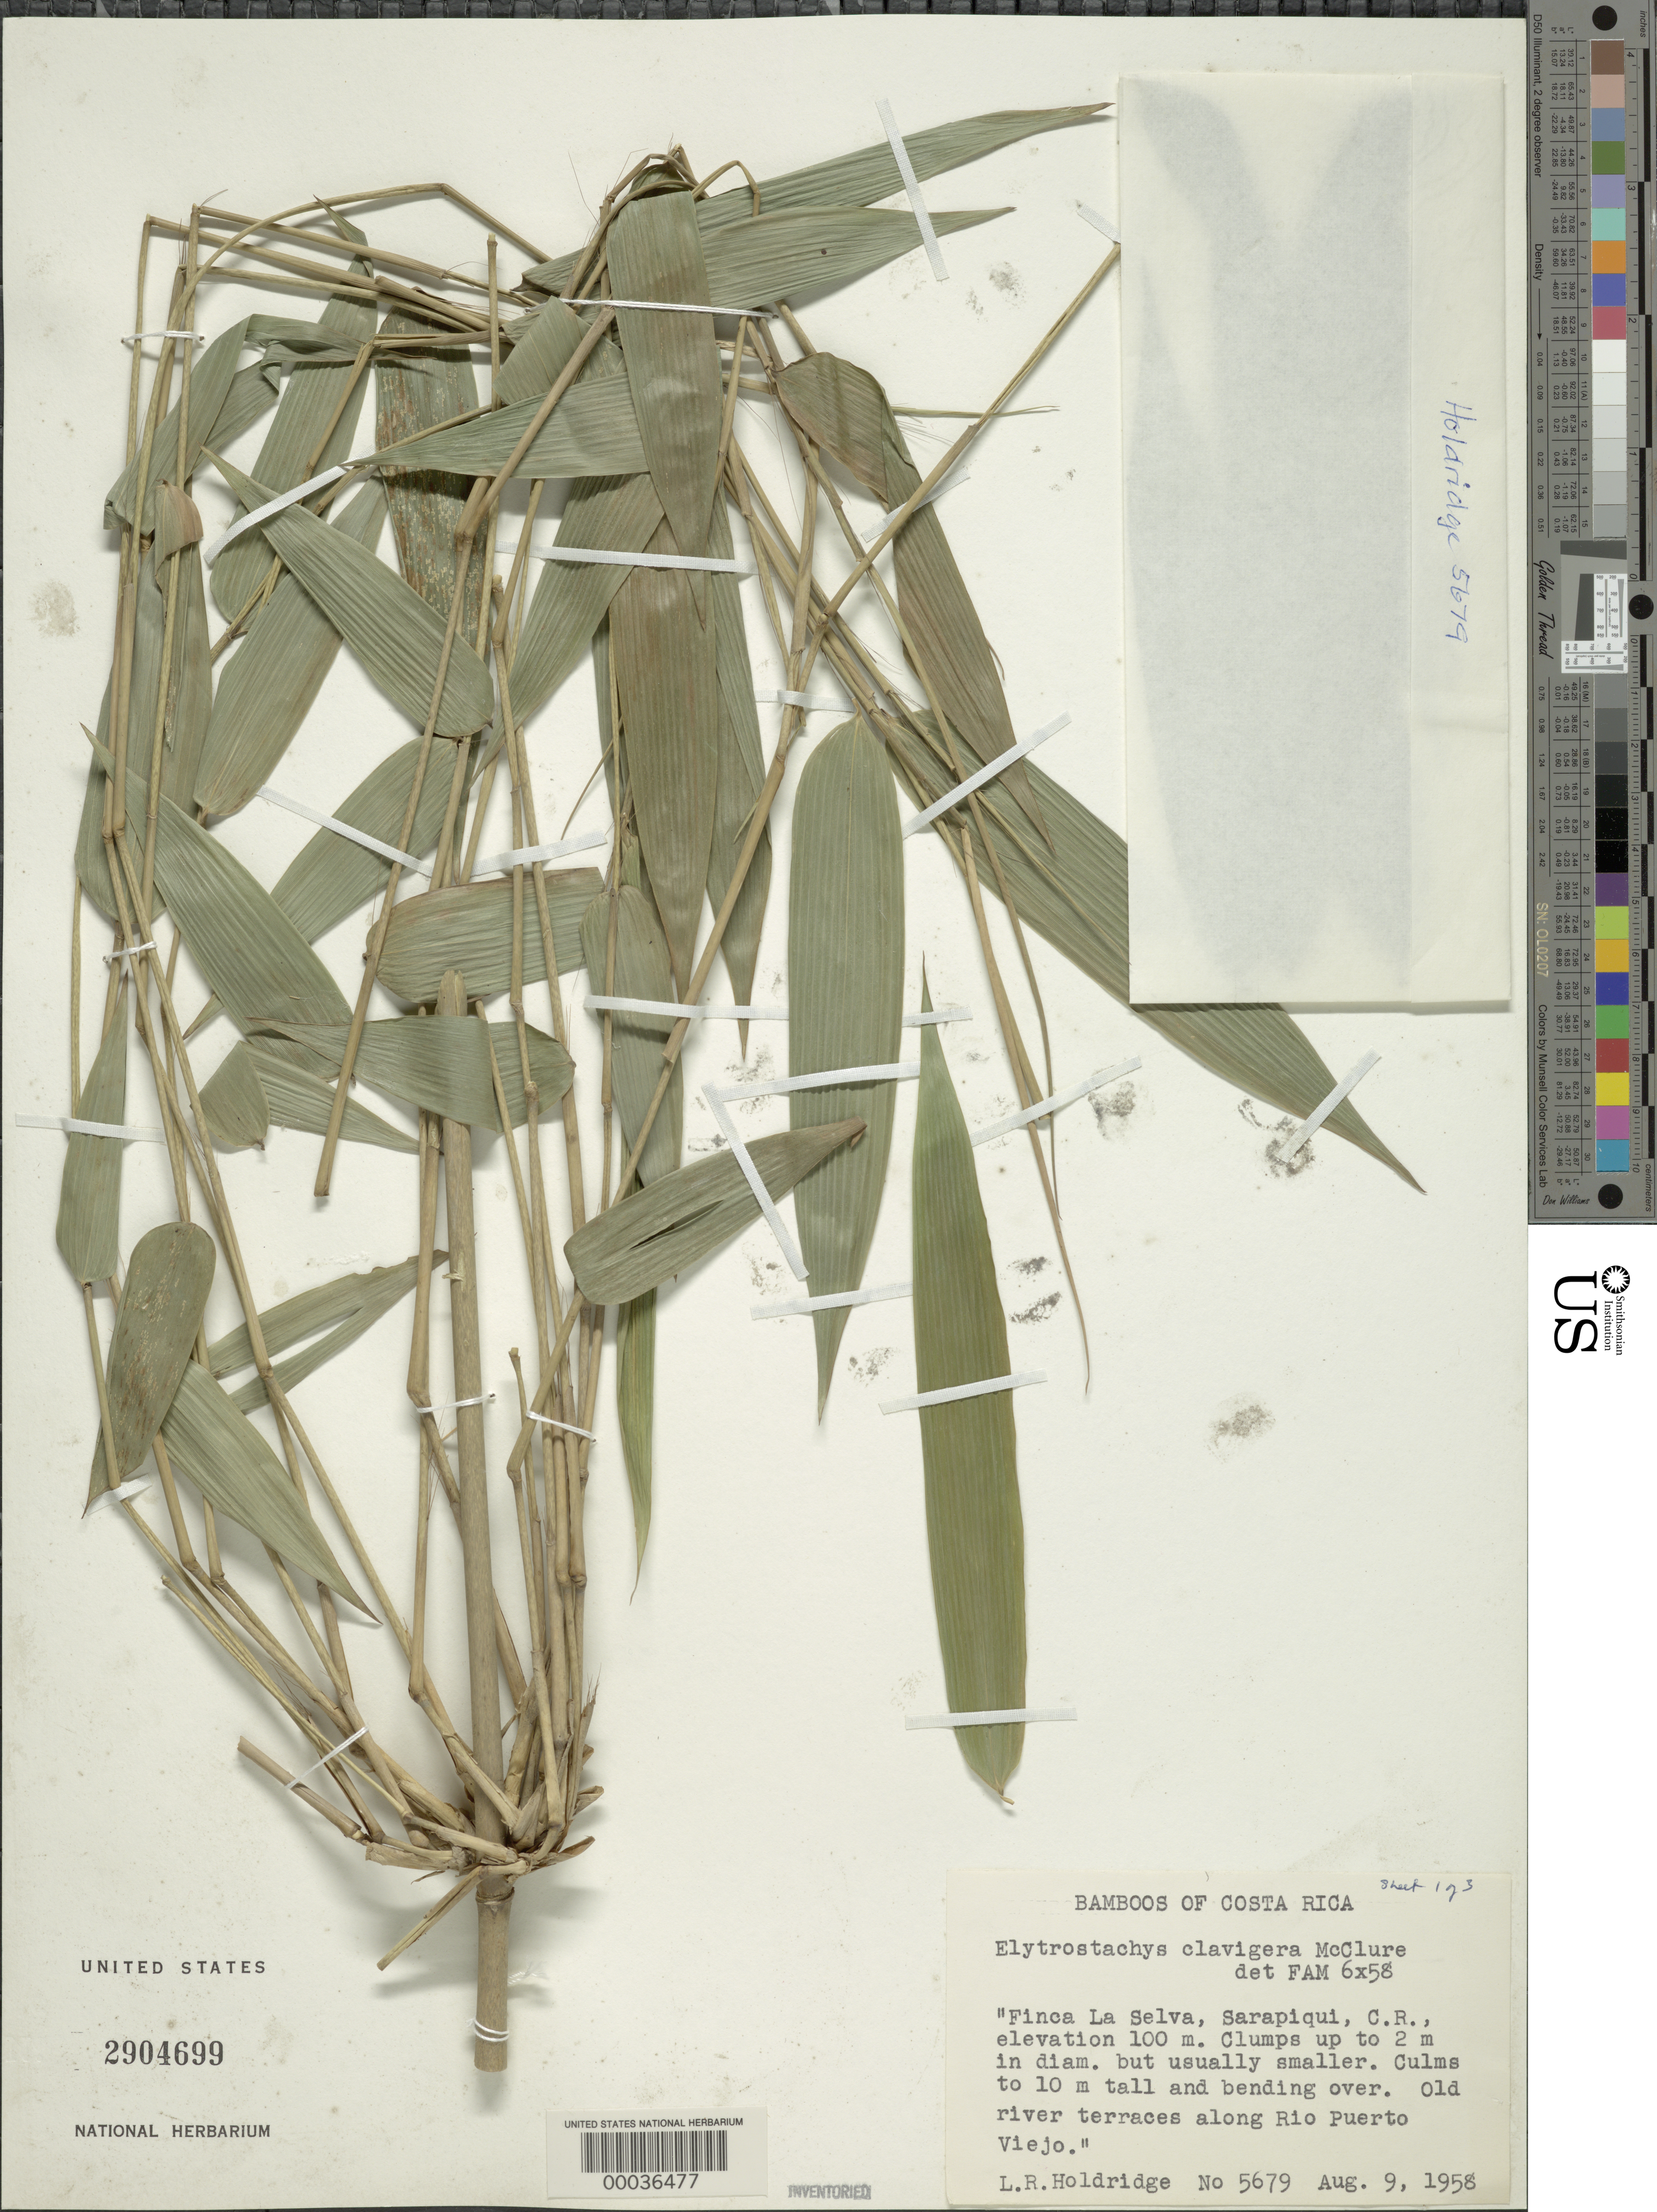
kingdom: Plantae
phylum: Tracheophyta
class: Liliopsida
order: Poales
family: Poaceae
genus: Elytrostachys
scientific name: Elytrostachys clavigera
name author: McClure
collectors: L. Holdridge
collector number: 5679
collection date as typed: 09 Aug 1958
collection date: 1958-08-09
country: Costa Rica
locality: Finca La Selva, Sarapiqui, Rio Puerto Viejo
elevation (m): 100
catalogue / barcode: US 2904699